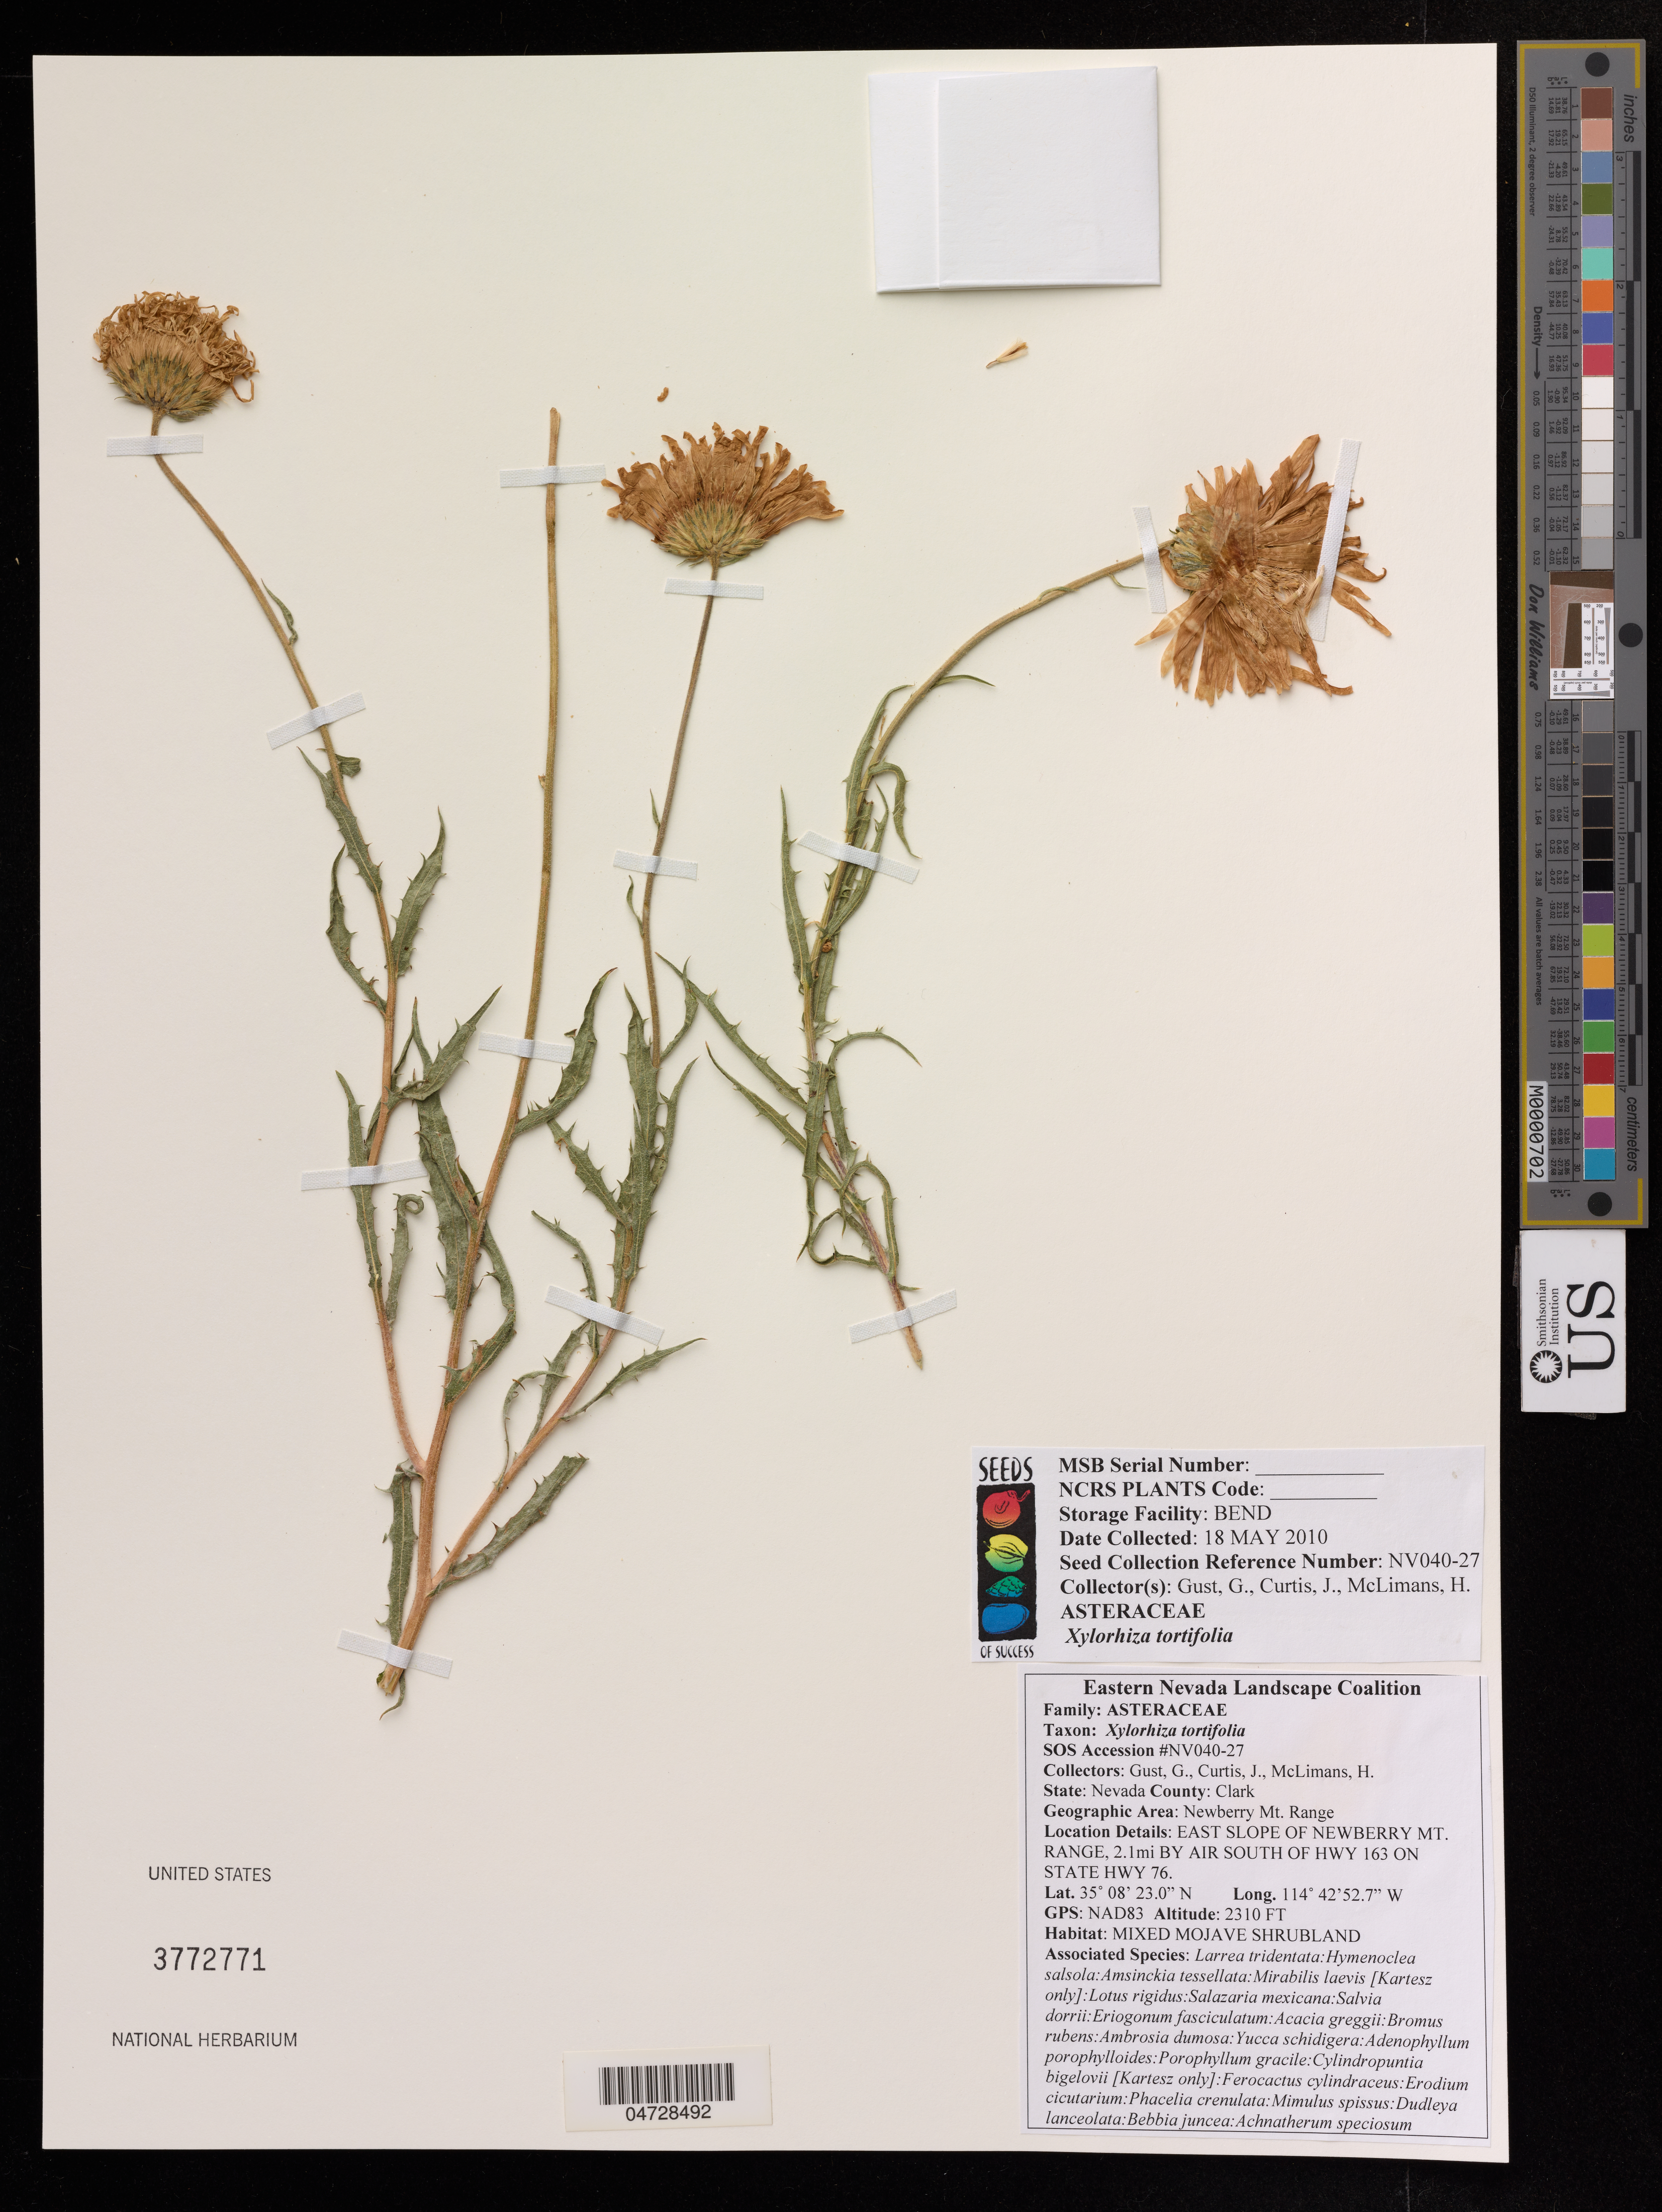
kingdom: Plantae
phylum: Tracheophyta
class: Magnoliopsida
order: Asterales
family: Asteraceae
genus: Xylorhiza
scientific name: Xylorhiza tortifolia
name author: (Torr. & A. Gray) Greene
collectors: G. Gust, J. Curtis & H. McLimans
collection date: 2010-05-18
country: United States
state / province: Nevada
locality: Clark, Newberry Mt. Range, East Slope of Newberry Mt. Range, 2.1mi by Air South of HWY 163 on State HWY 76.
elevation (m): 704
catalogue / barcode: US 3772771